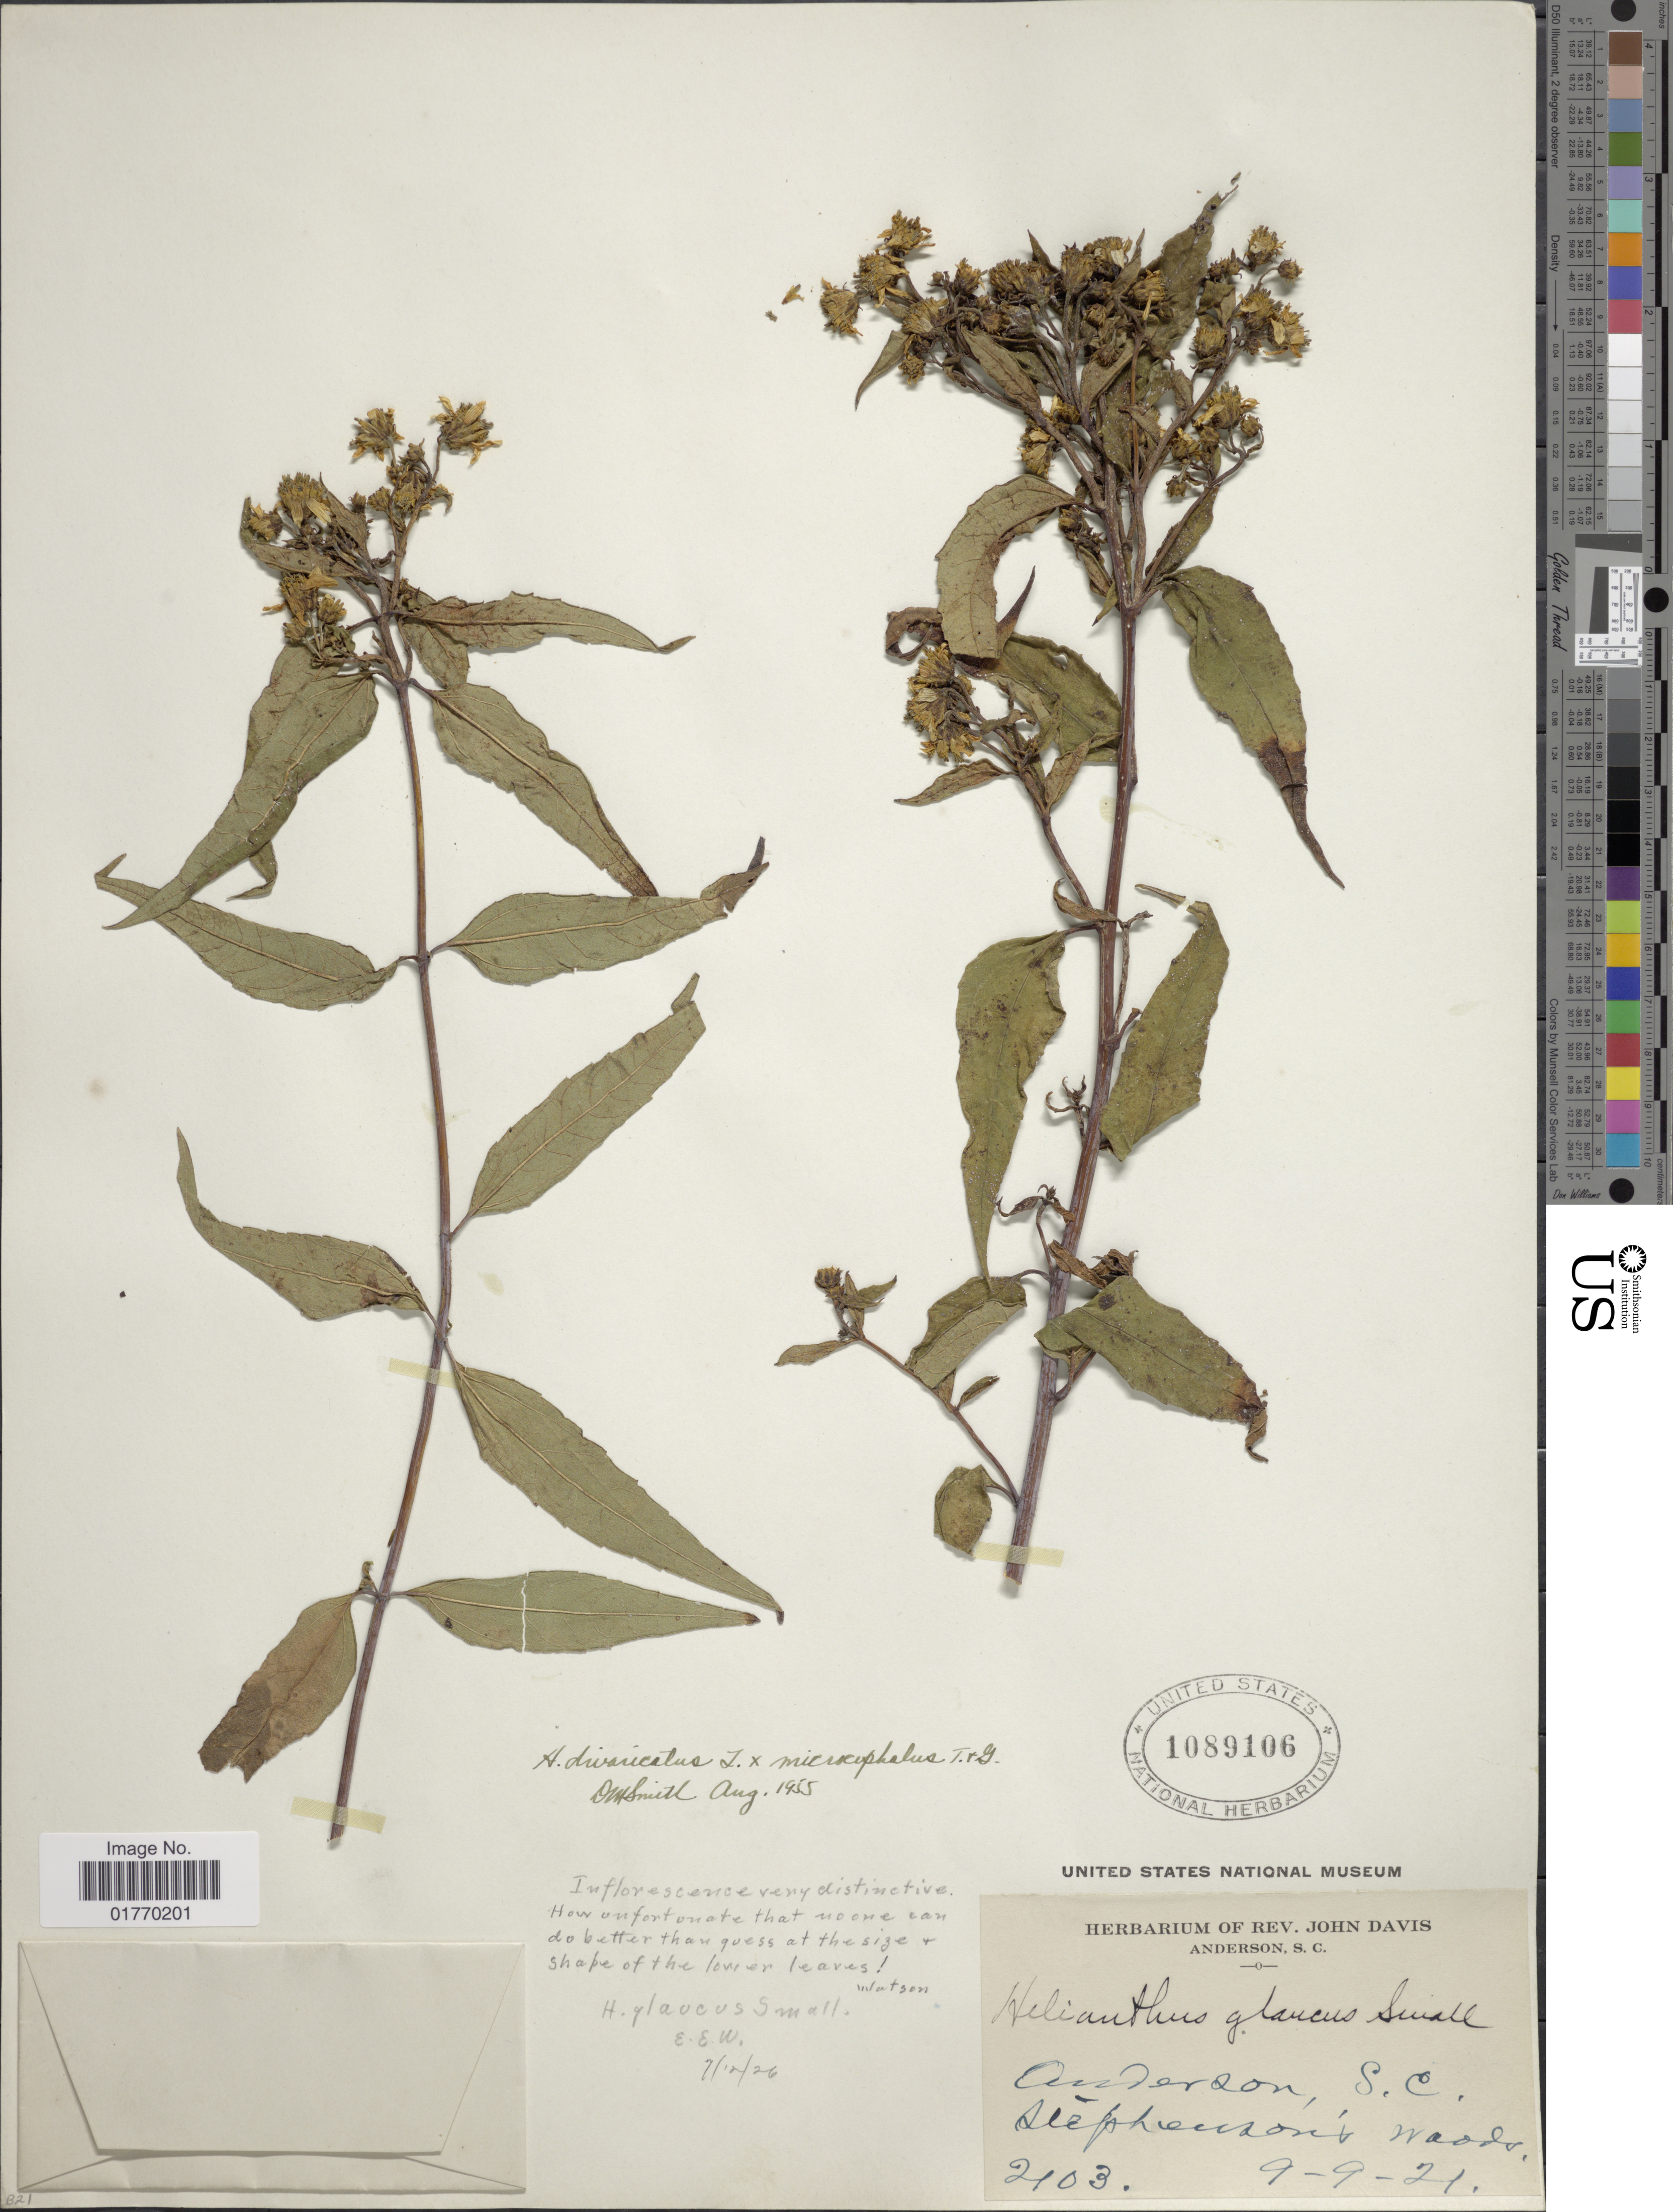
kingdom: Plantae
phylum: Tracheophyta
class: Magnoliopsida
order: Asterales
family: Asteraceae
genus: Helianthus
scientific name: Helianthus divaricatus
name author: L.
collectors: ex herb. Rev. John Davis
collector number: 2103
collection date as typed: Transcribed d/m/y: 9/9/21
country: United States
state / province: South Carolina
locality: Anderson, Stephenson's Wood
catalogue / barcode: US 1089106